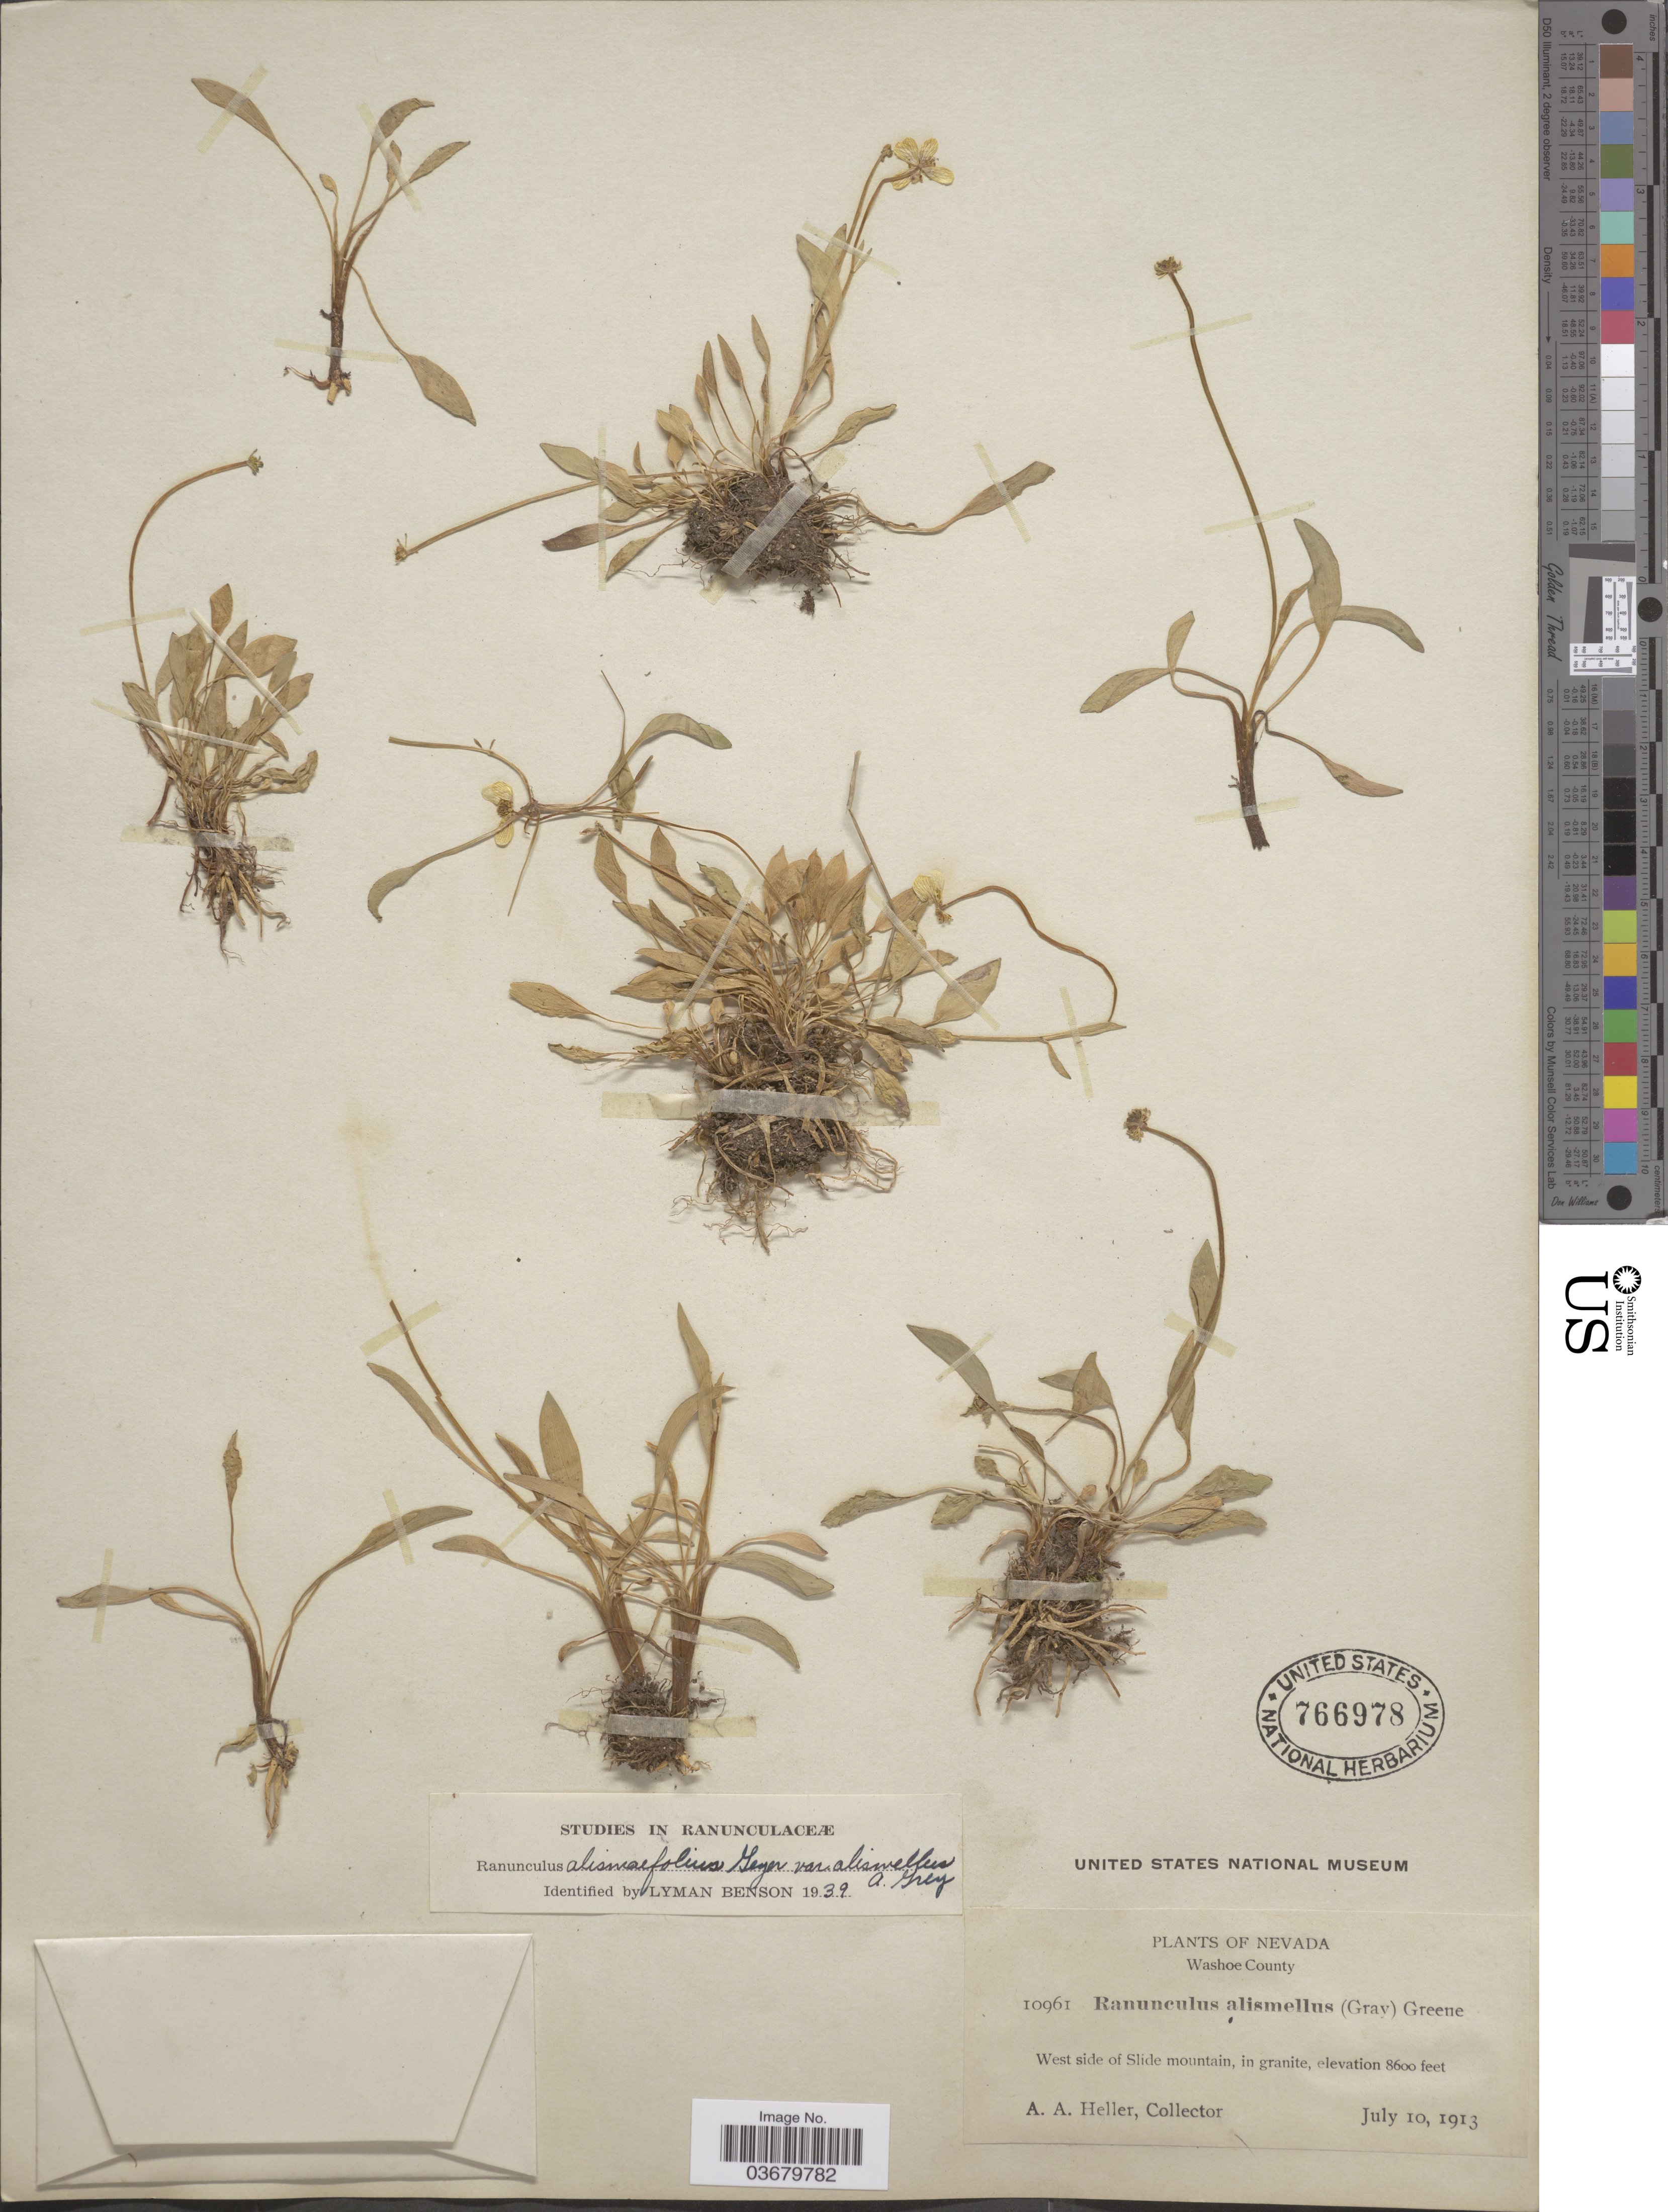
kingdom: Plantae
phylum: Tracheophyta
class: Magnoliopsida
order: Ranunculales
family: Ranunculaceae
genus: Ranunculus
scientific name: Ranunculus alismifolius var. alismellus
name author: A. Gray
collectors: A. A. Heller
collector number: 10961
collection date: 1913-07-10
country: United States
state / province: Nevada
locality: Washoe County. West side of Slide mountain.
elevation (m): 2621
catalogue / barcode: US 766978